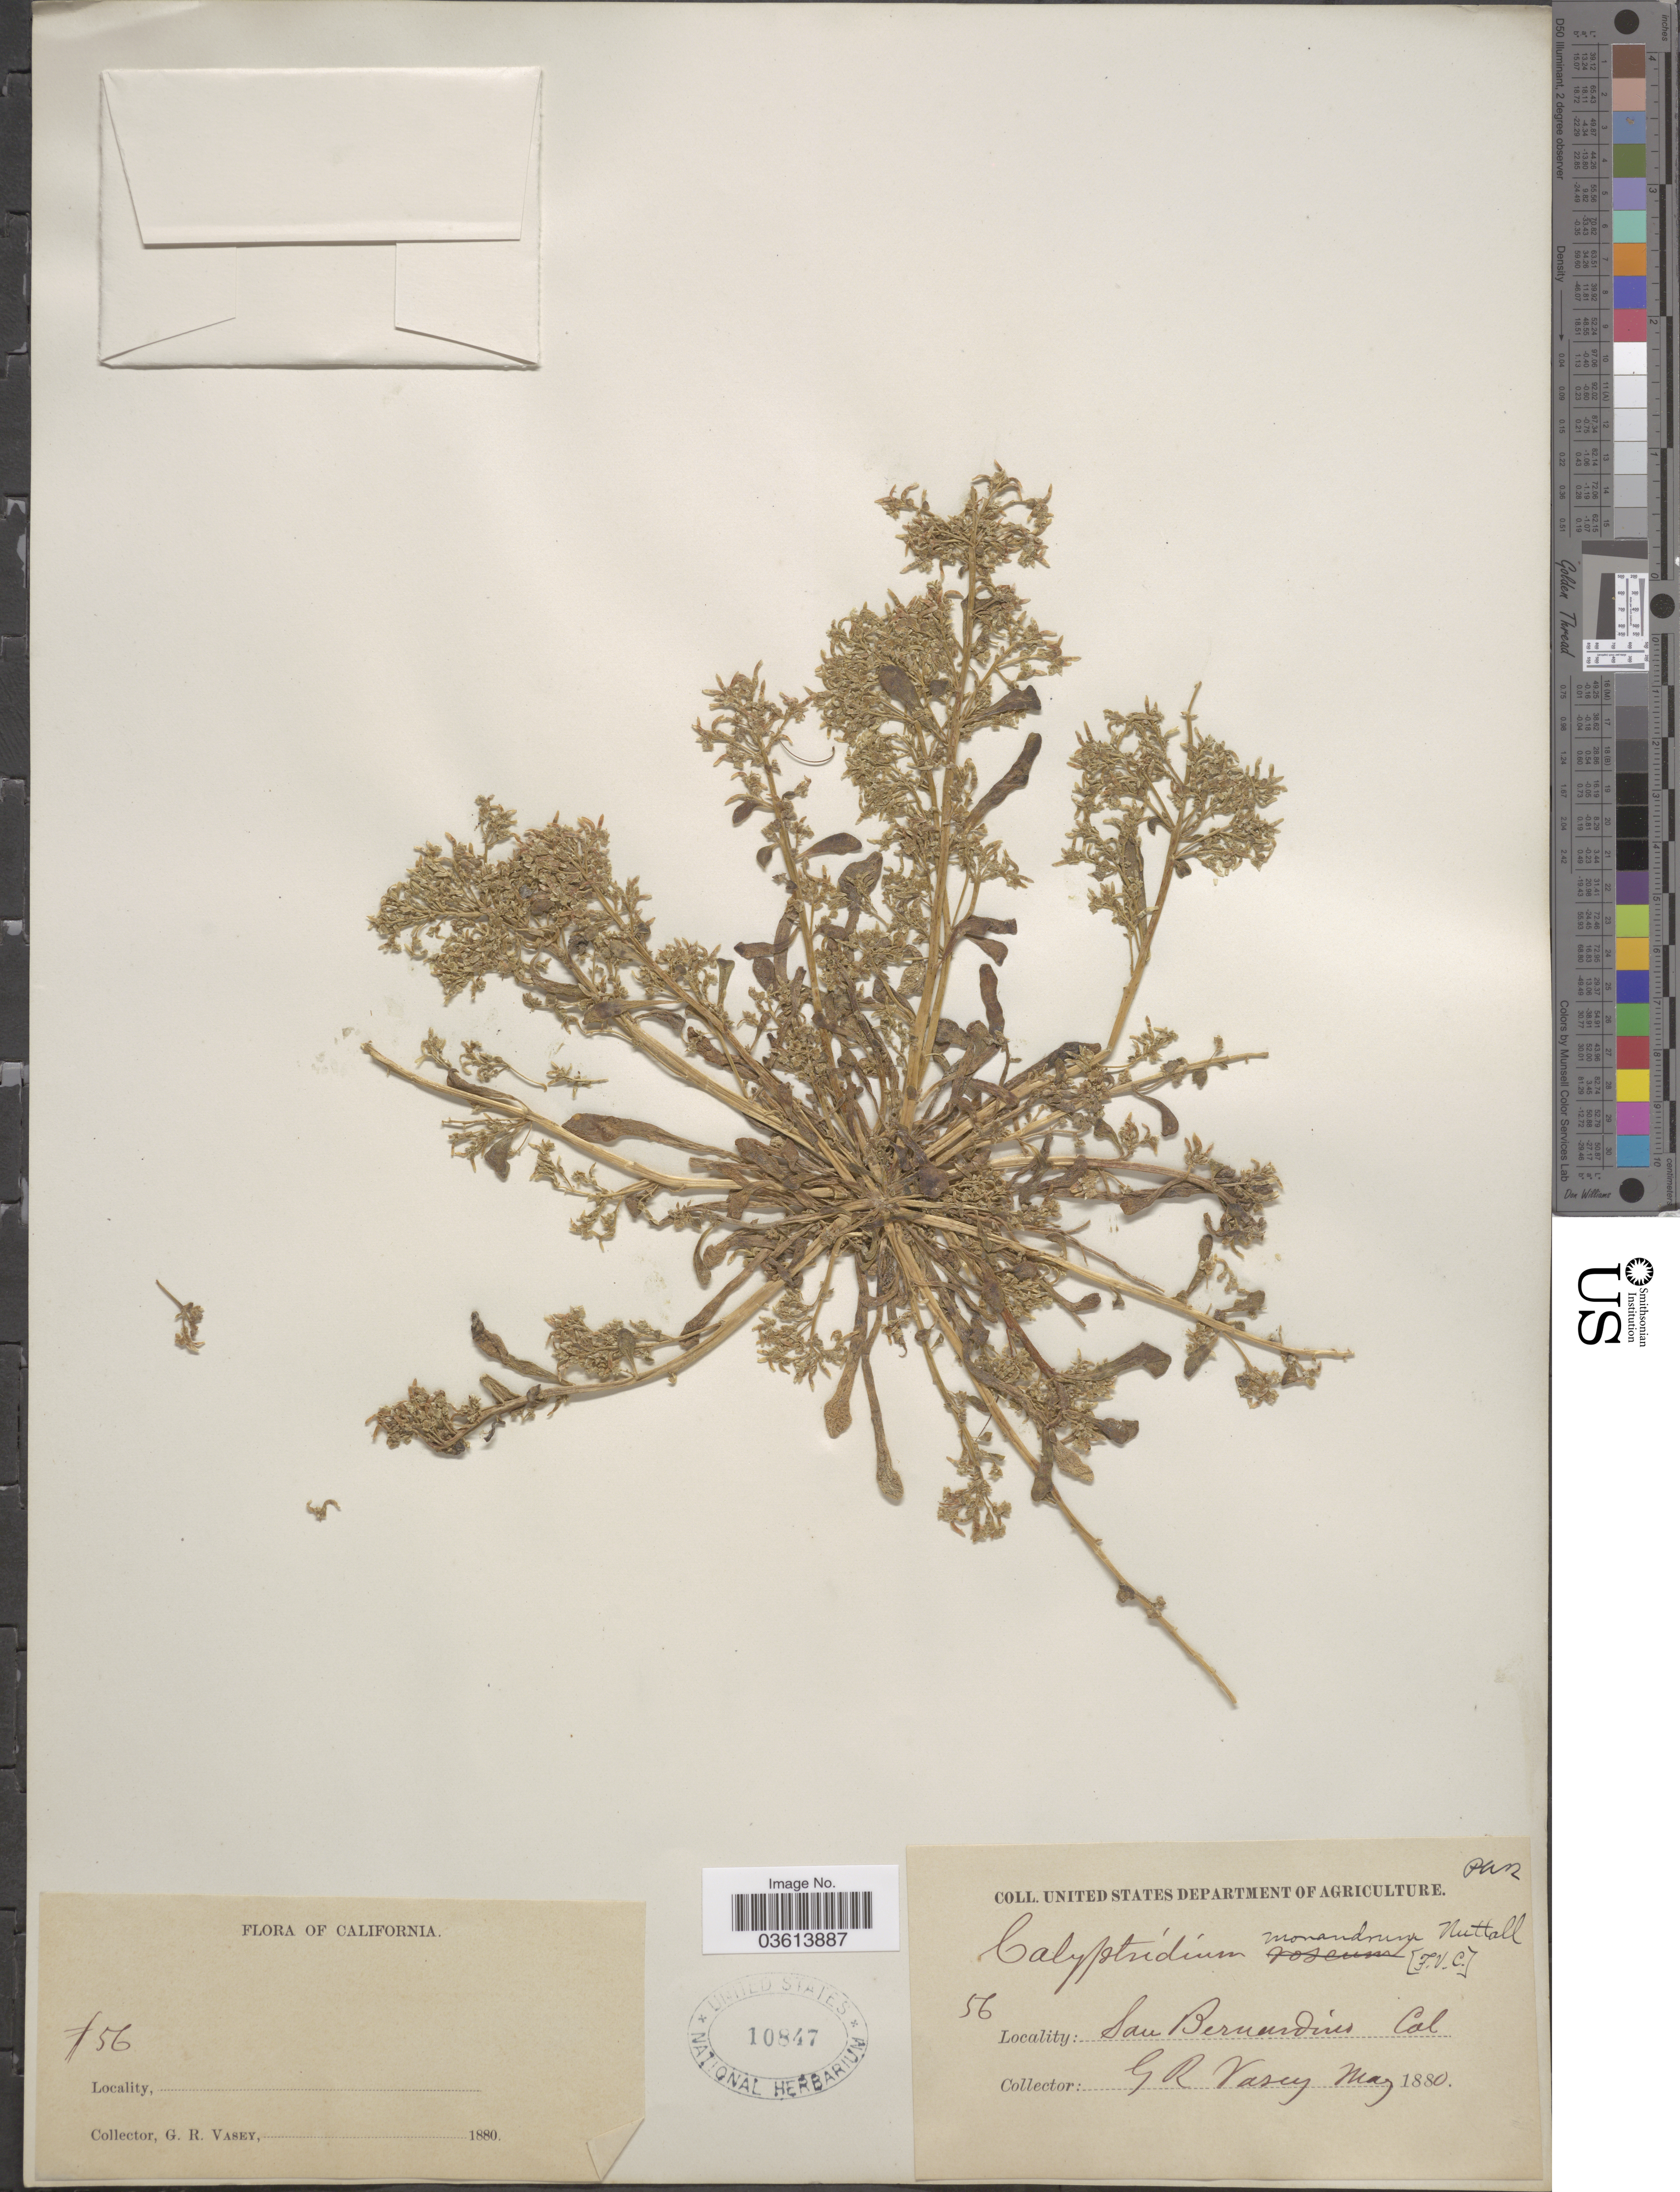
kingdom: Plantae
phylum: Tracheophyta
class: Magnoliopsida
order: Caryophyllales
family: Montiaceae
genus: Calyptridium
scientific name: Calyptridium monandrum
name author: (Nutt.) Nutt.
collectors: G. R. Vasey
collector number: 56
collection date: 1880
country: United States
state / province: California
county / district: San Bernardino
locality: San Bernardino.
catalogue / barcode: US 10847